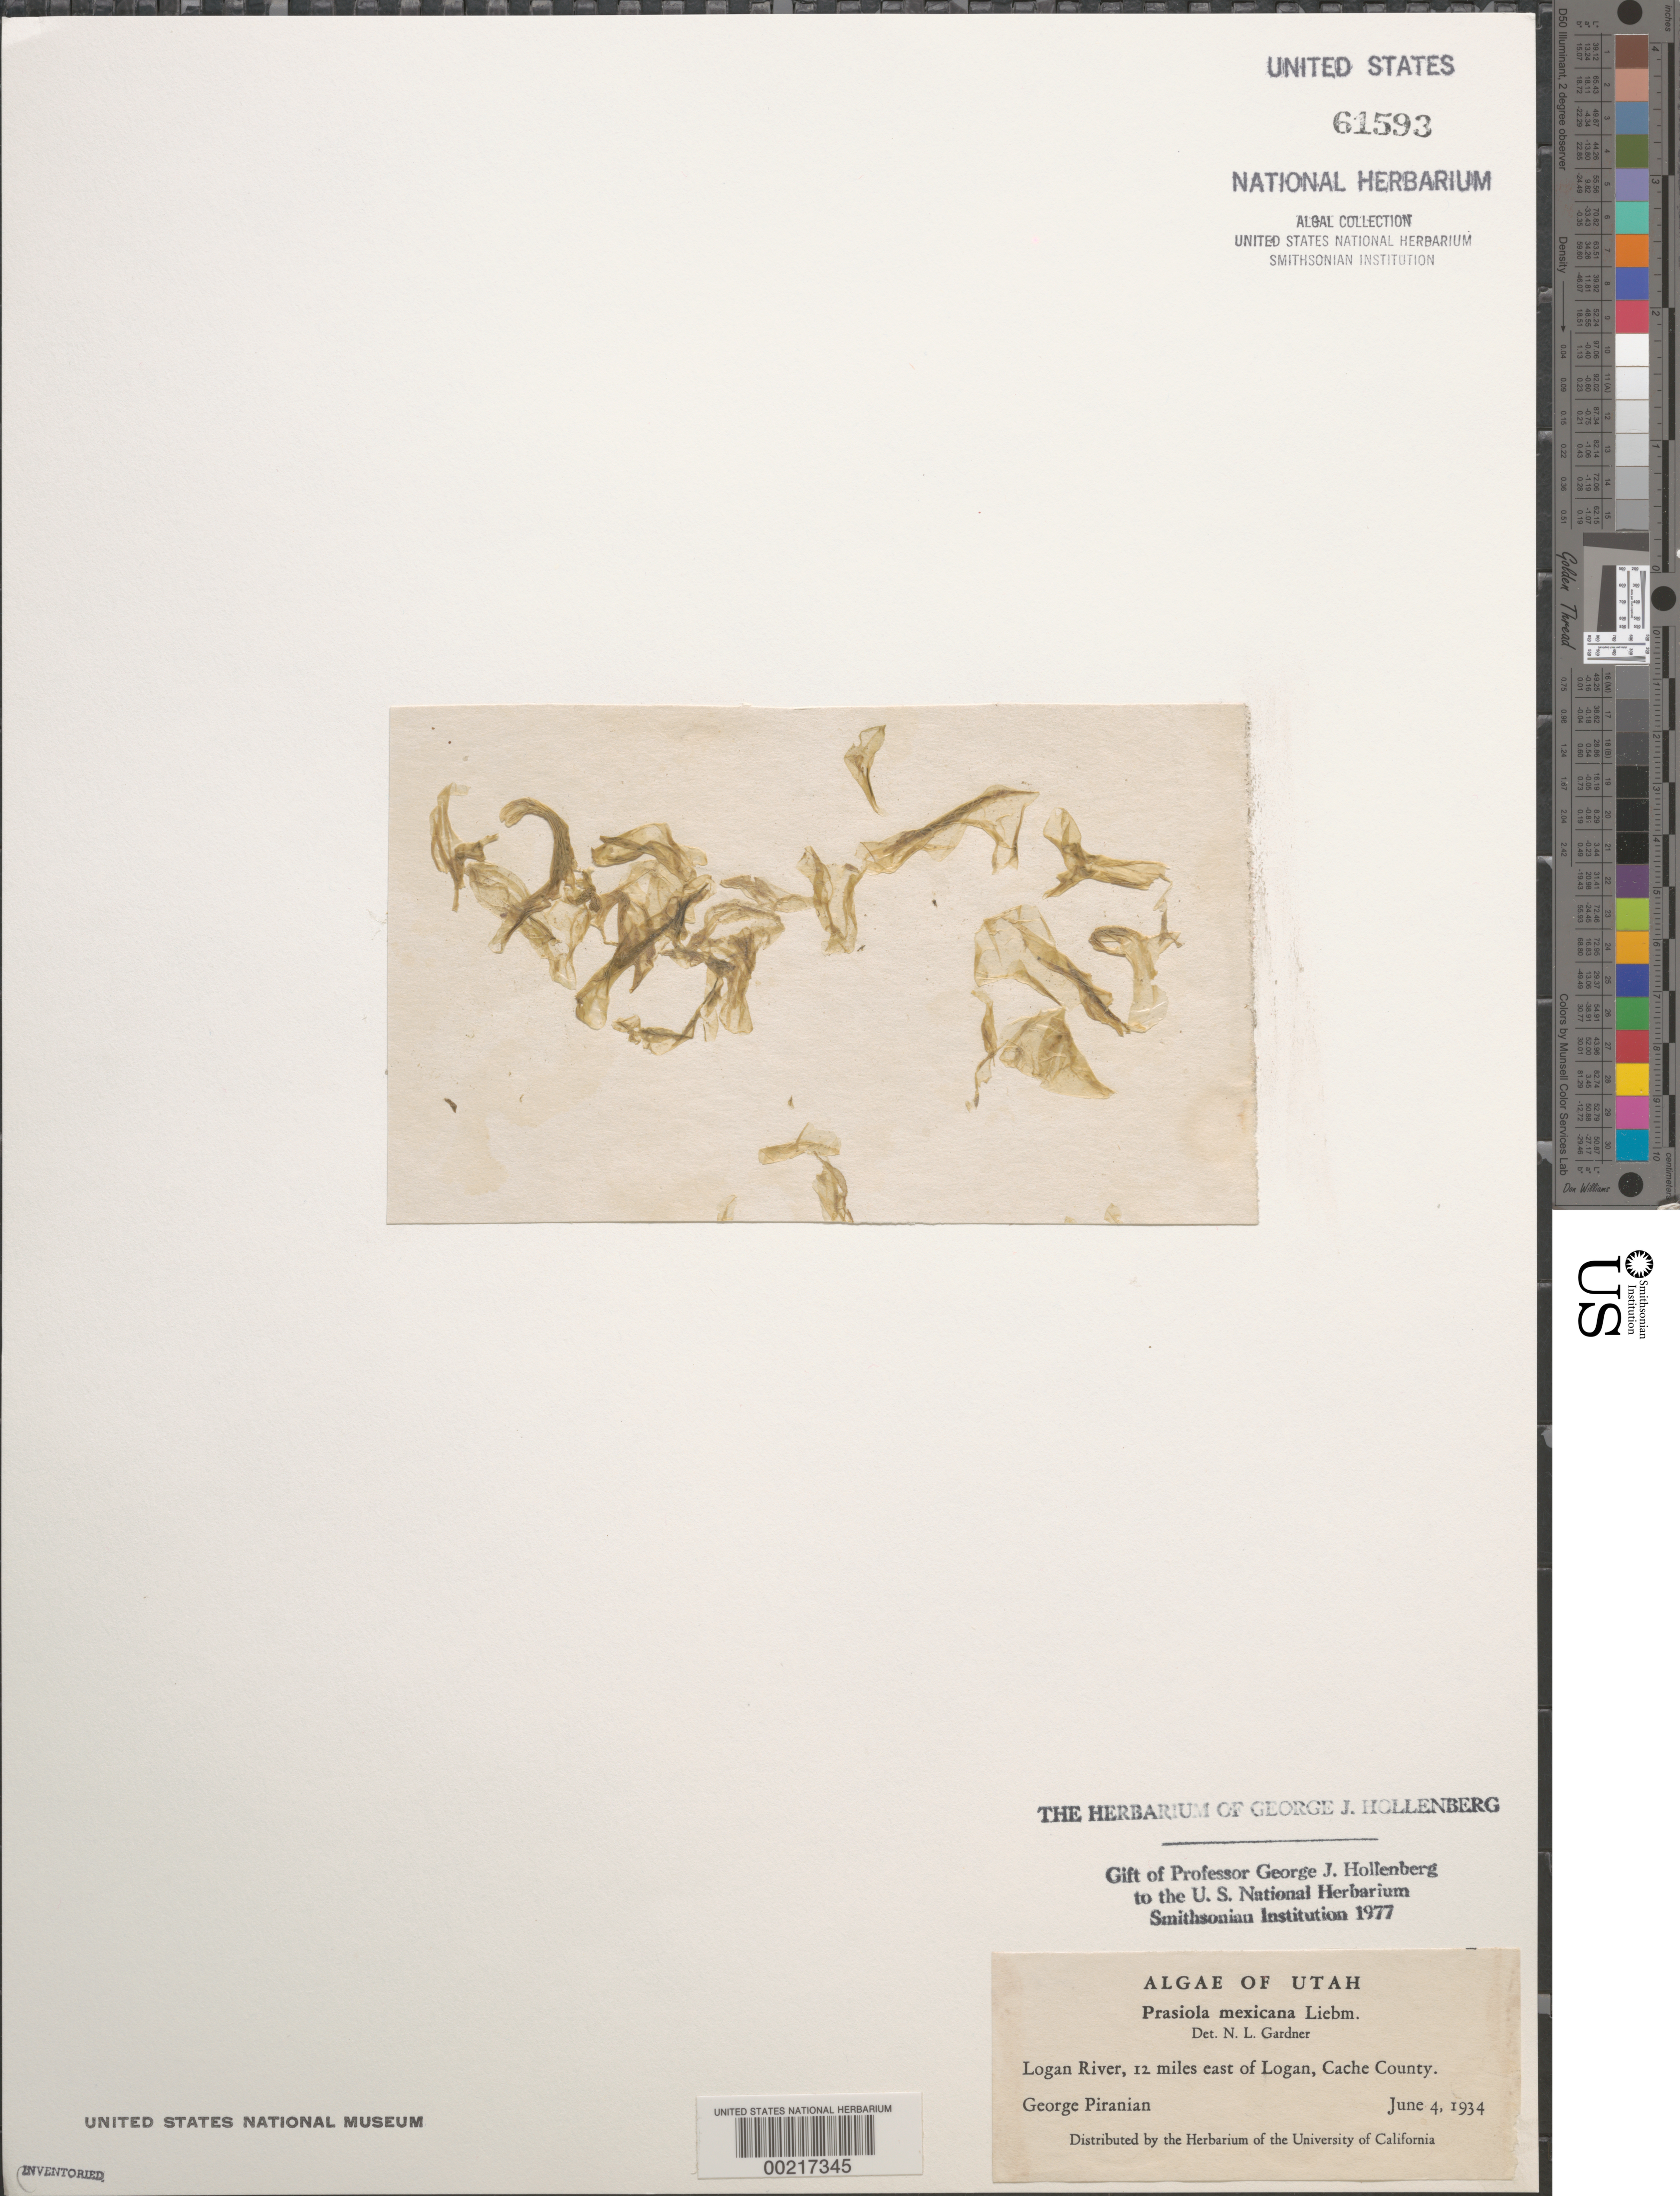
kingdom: Plantae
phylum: Chlorophyta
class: Trebouxiophyceae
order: Prasiolales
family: Prasiolaceae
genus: Prasiola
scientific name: Prasiola mexicana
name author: J. Agardh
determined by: Gardner, Nathaniel L.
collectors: G. Piranian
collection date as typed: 04 Jun 1934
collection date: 1934-06-04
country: United States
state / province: Utah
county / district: Cache County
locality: Logan River 12 miles east of Logan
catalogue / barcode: US 61593